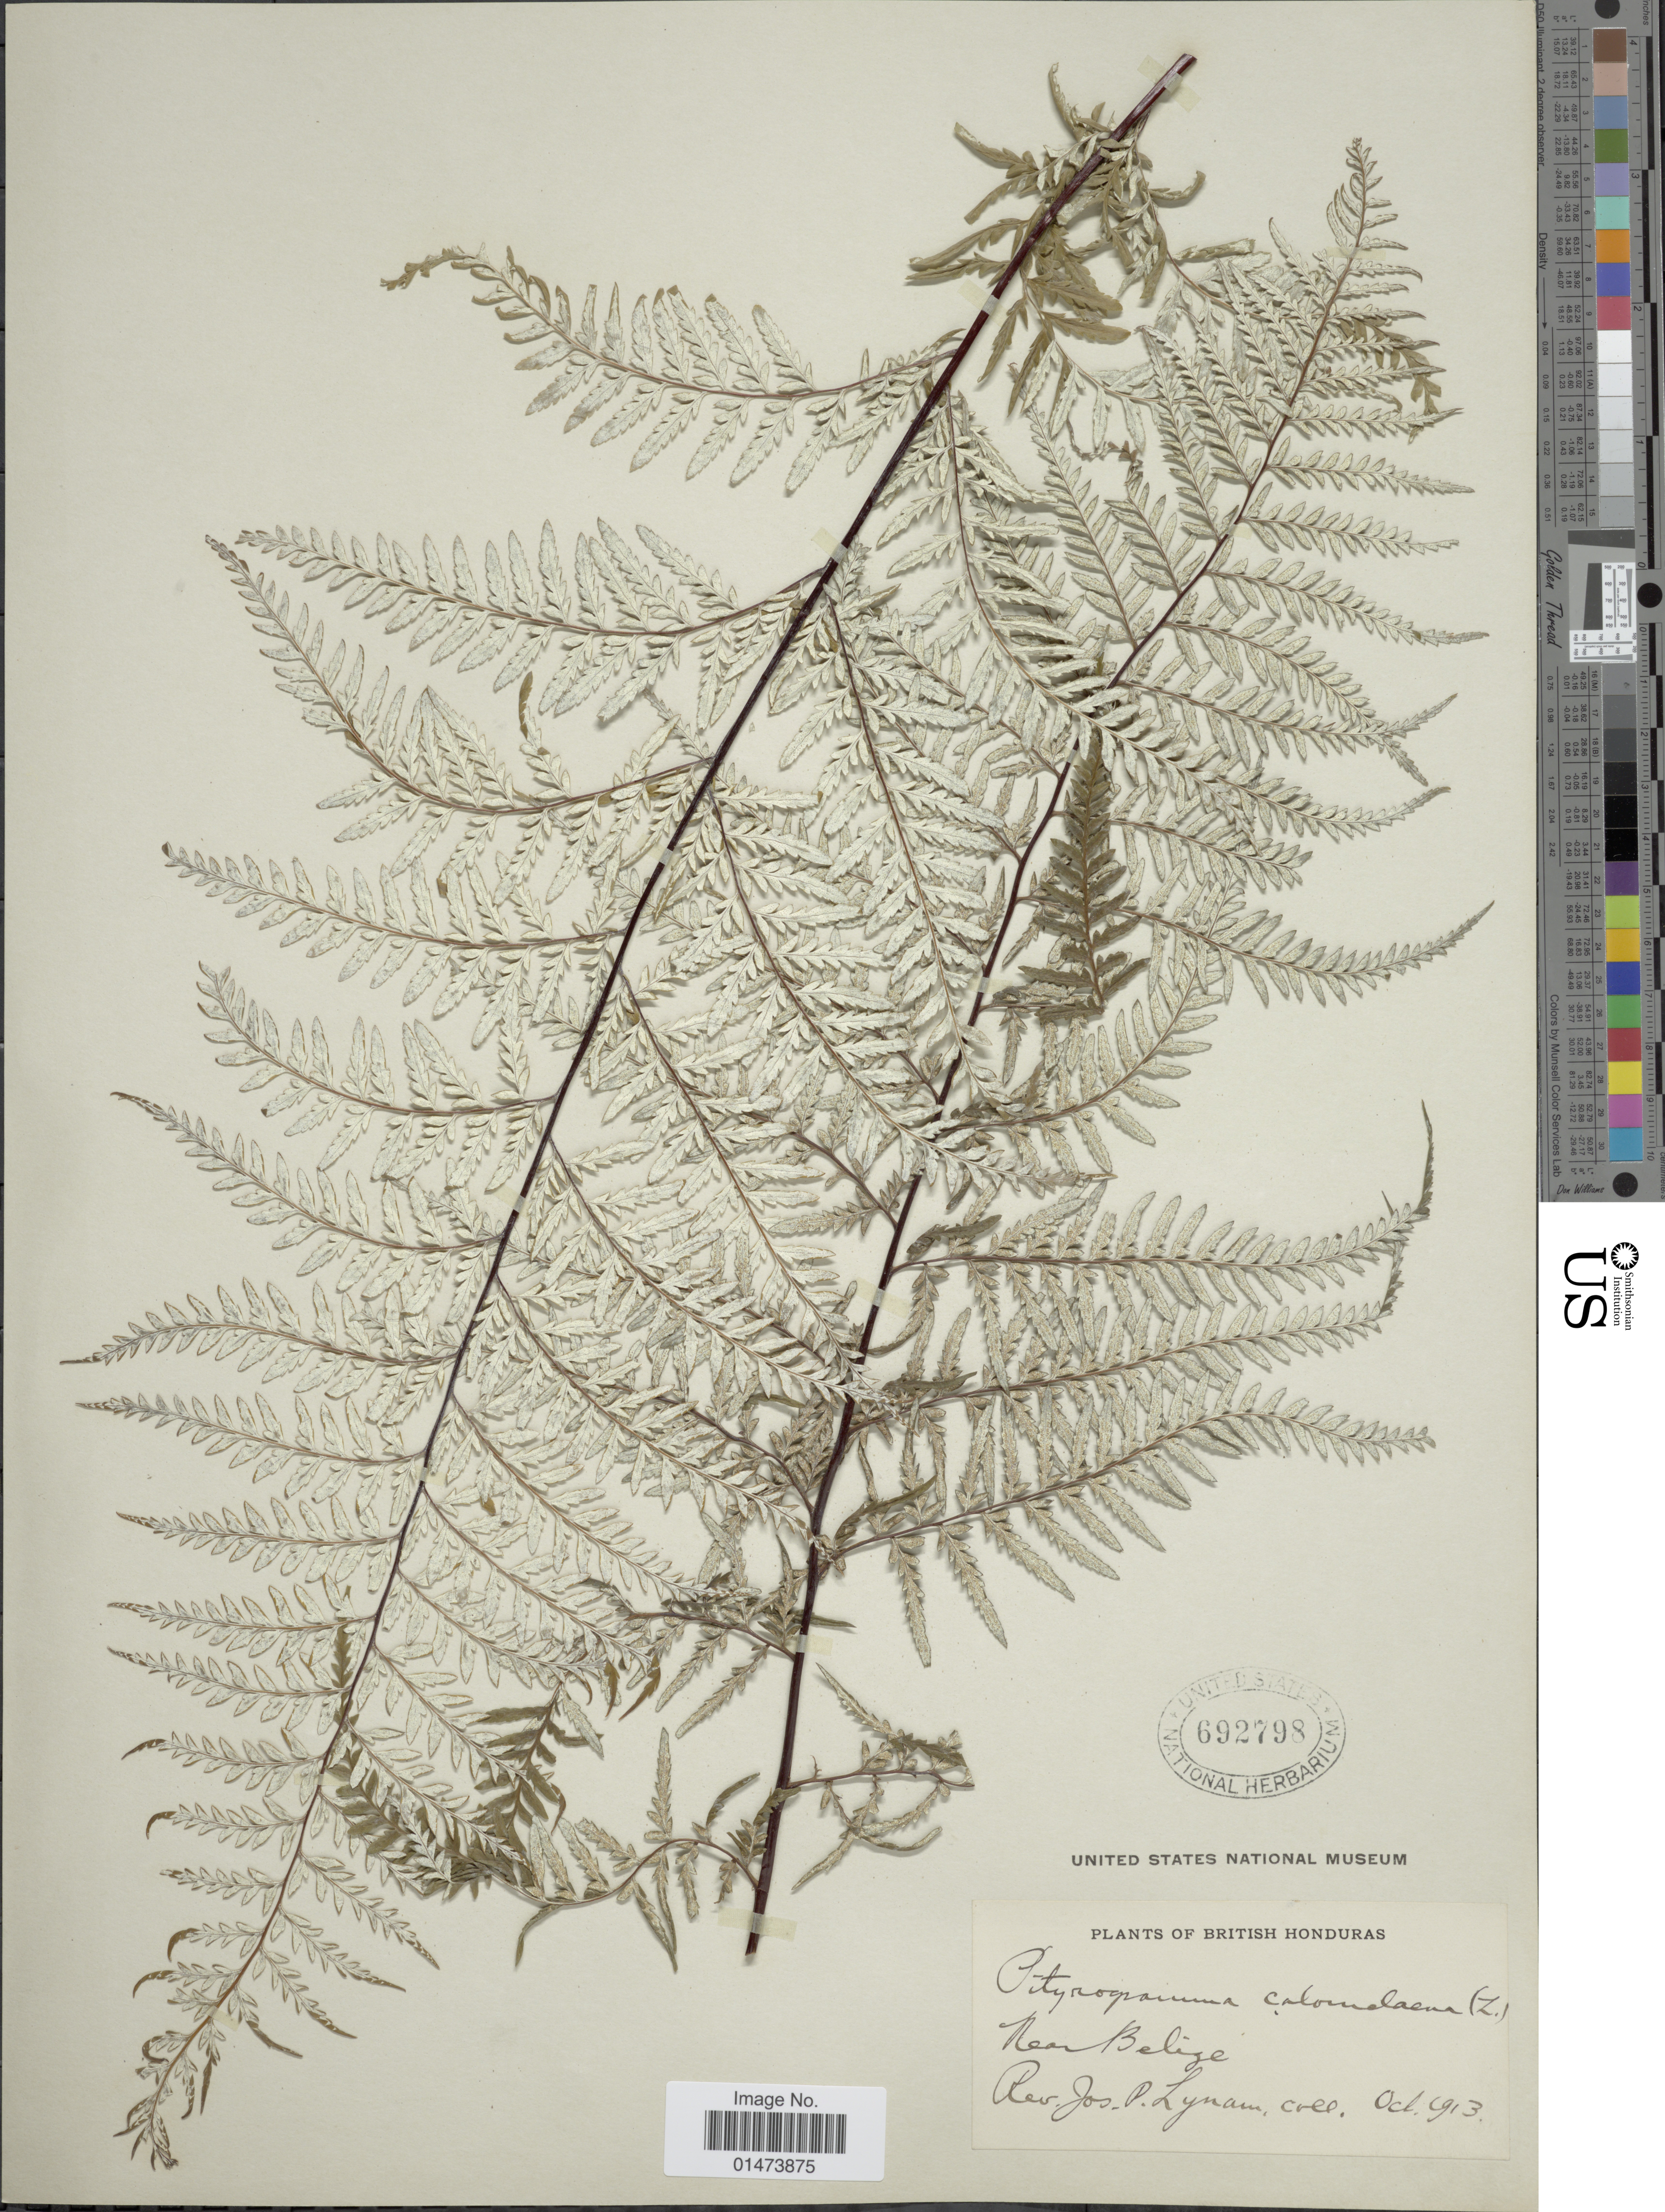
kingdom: Plantae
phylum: Tracheophyta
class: Polypodiopsida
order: Polypodiales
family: Pteridaceae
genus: Pityrogramma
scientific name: Pityrogramma calomelanos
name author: (L.) Link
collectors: J. Lynam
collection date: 1913-10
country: Belize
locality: Near Belize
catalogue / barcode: US 692798